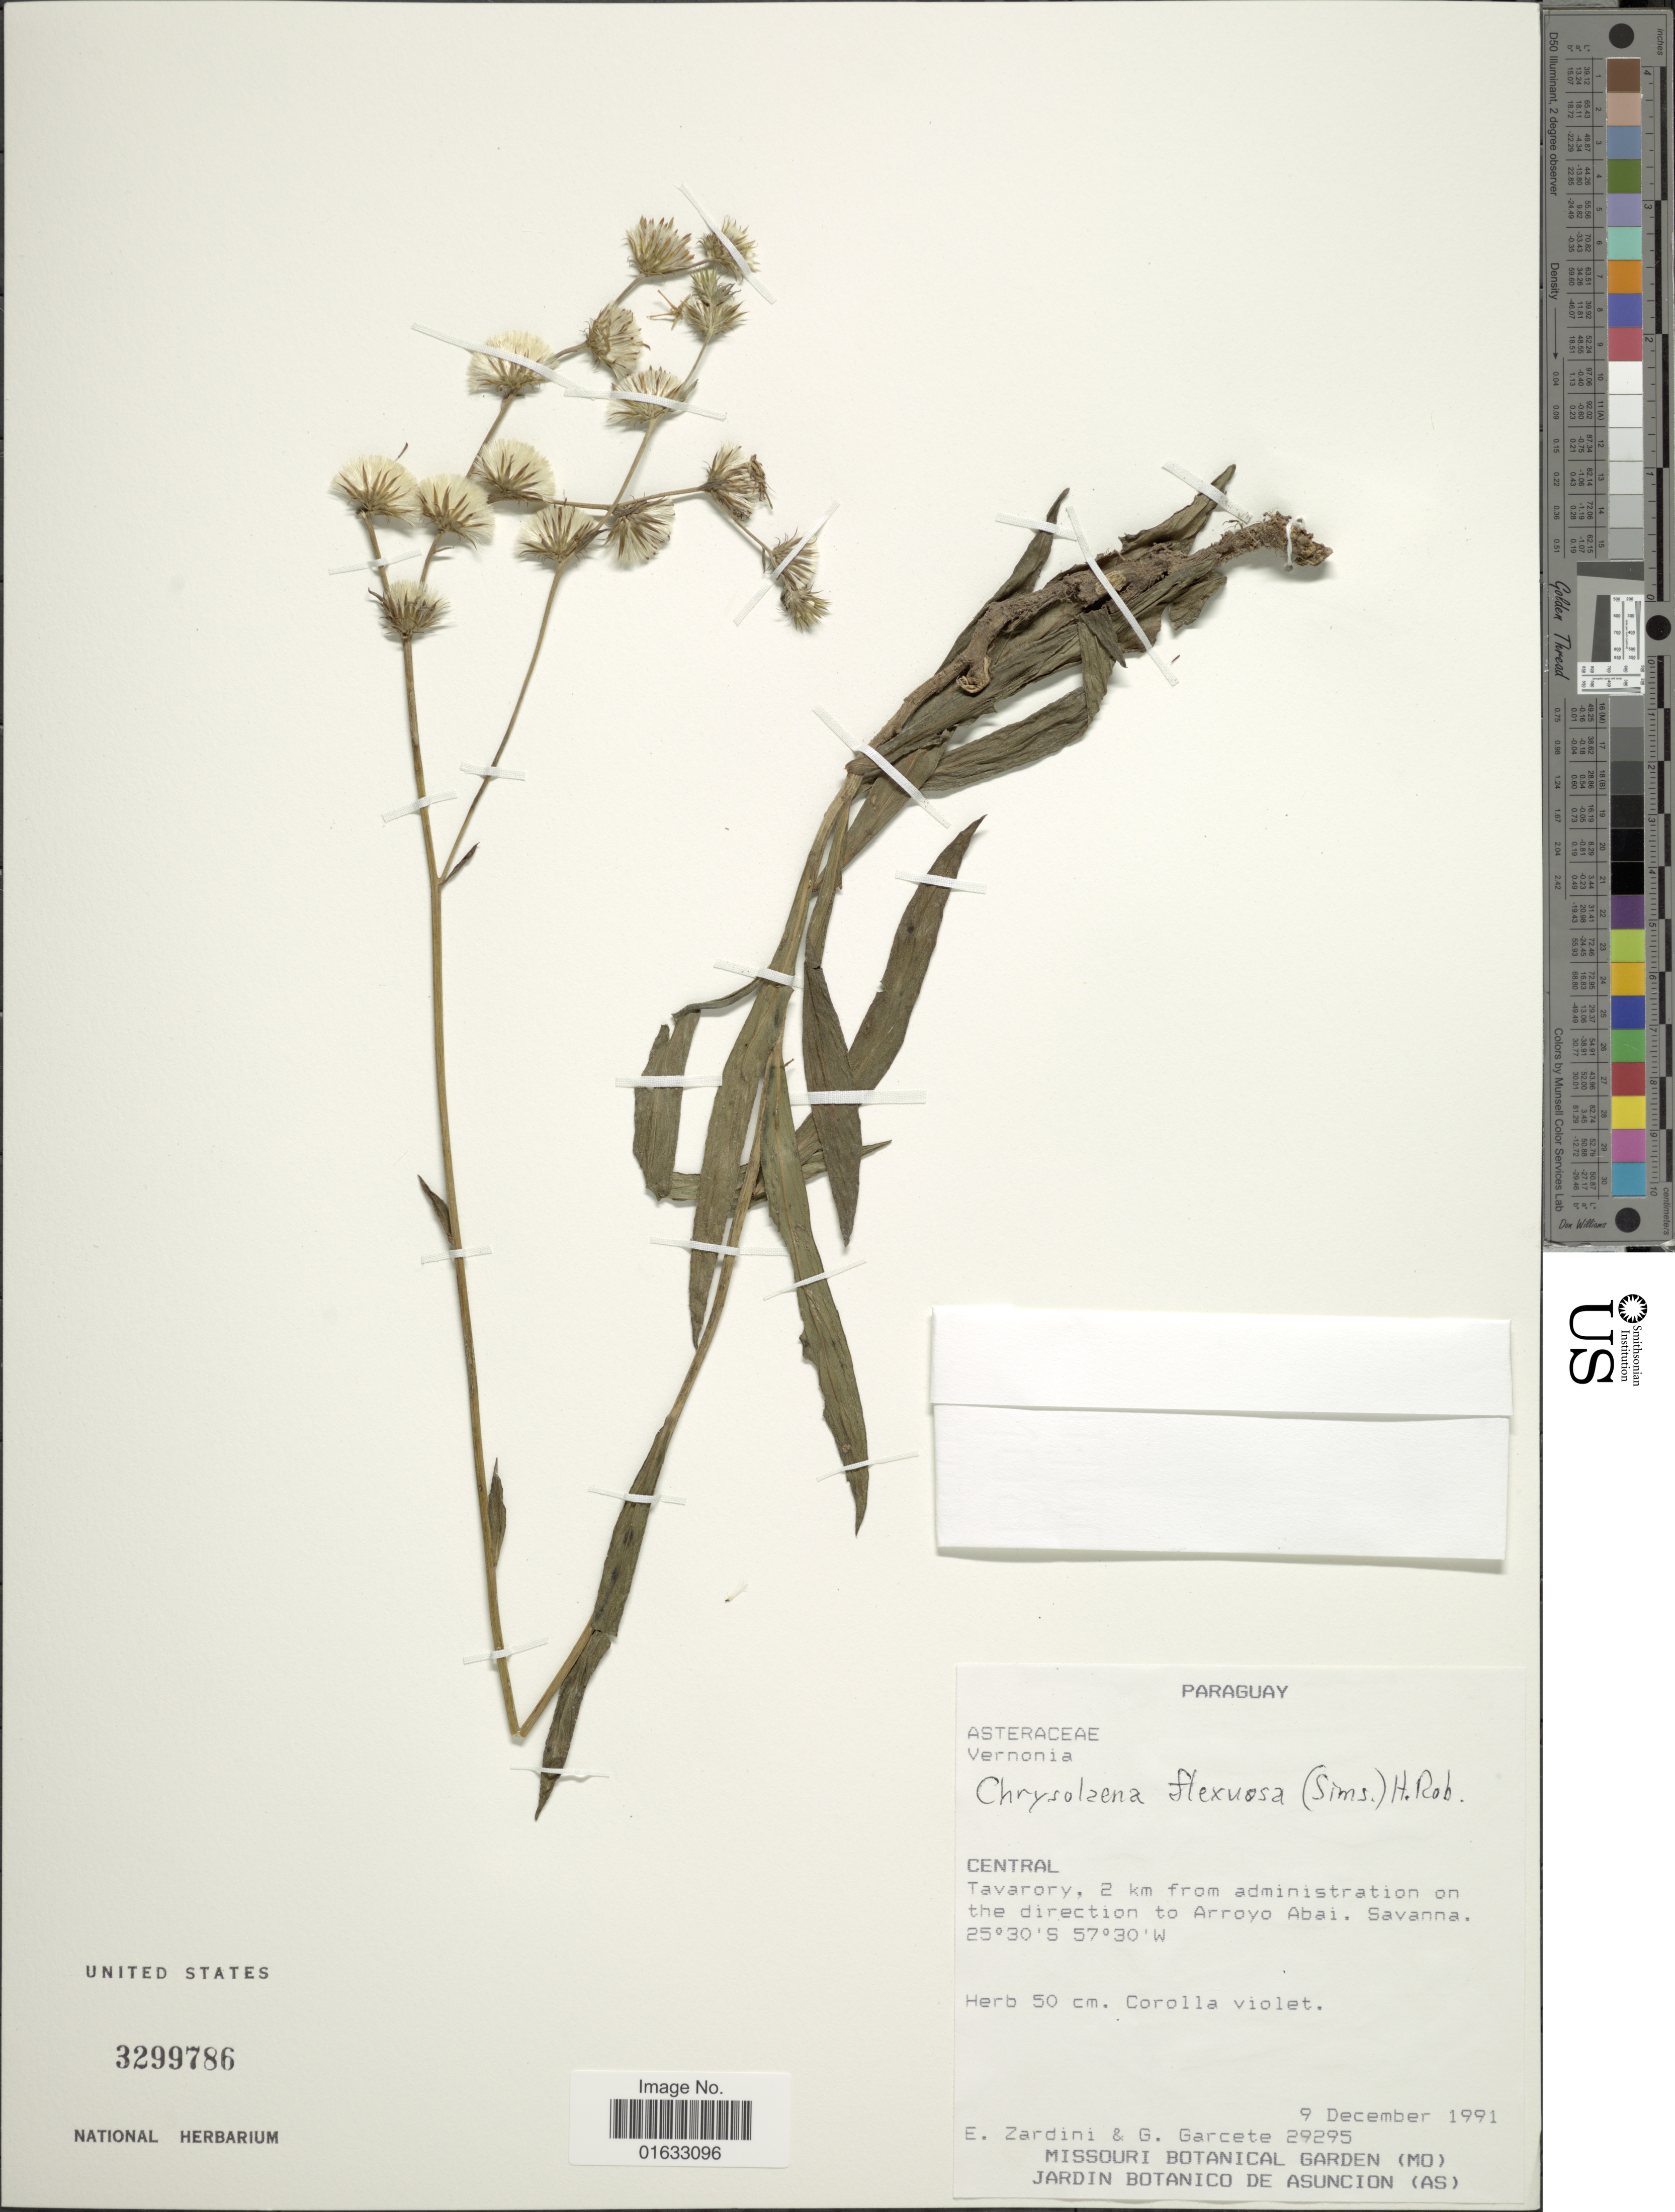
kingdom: Plantae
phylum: Tracheophyta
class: Magnoliopsida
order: Asterales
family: Asteraceae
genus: Chrysolaena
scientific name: Chrysolaena flexuosa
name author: (Sims) H. Rob.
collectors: E. M. Zardini & G. Garcete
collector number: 29295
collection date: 1991-12-09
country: Paraguay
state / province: Central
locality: Paraguay, Central, Tavarory, 2 km from administration on the direction to Arroyo Abai. Savanna.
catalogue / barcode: US 3299786